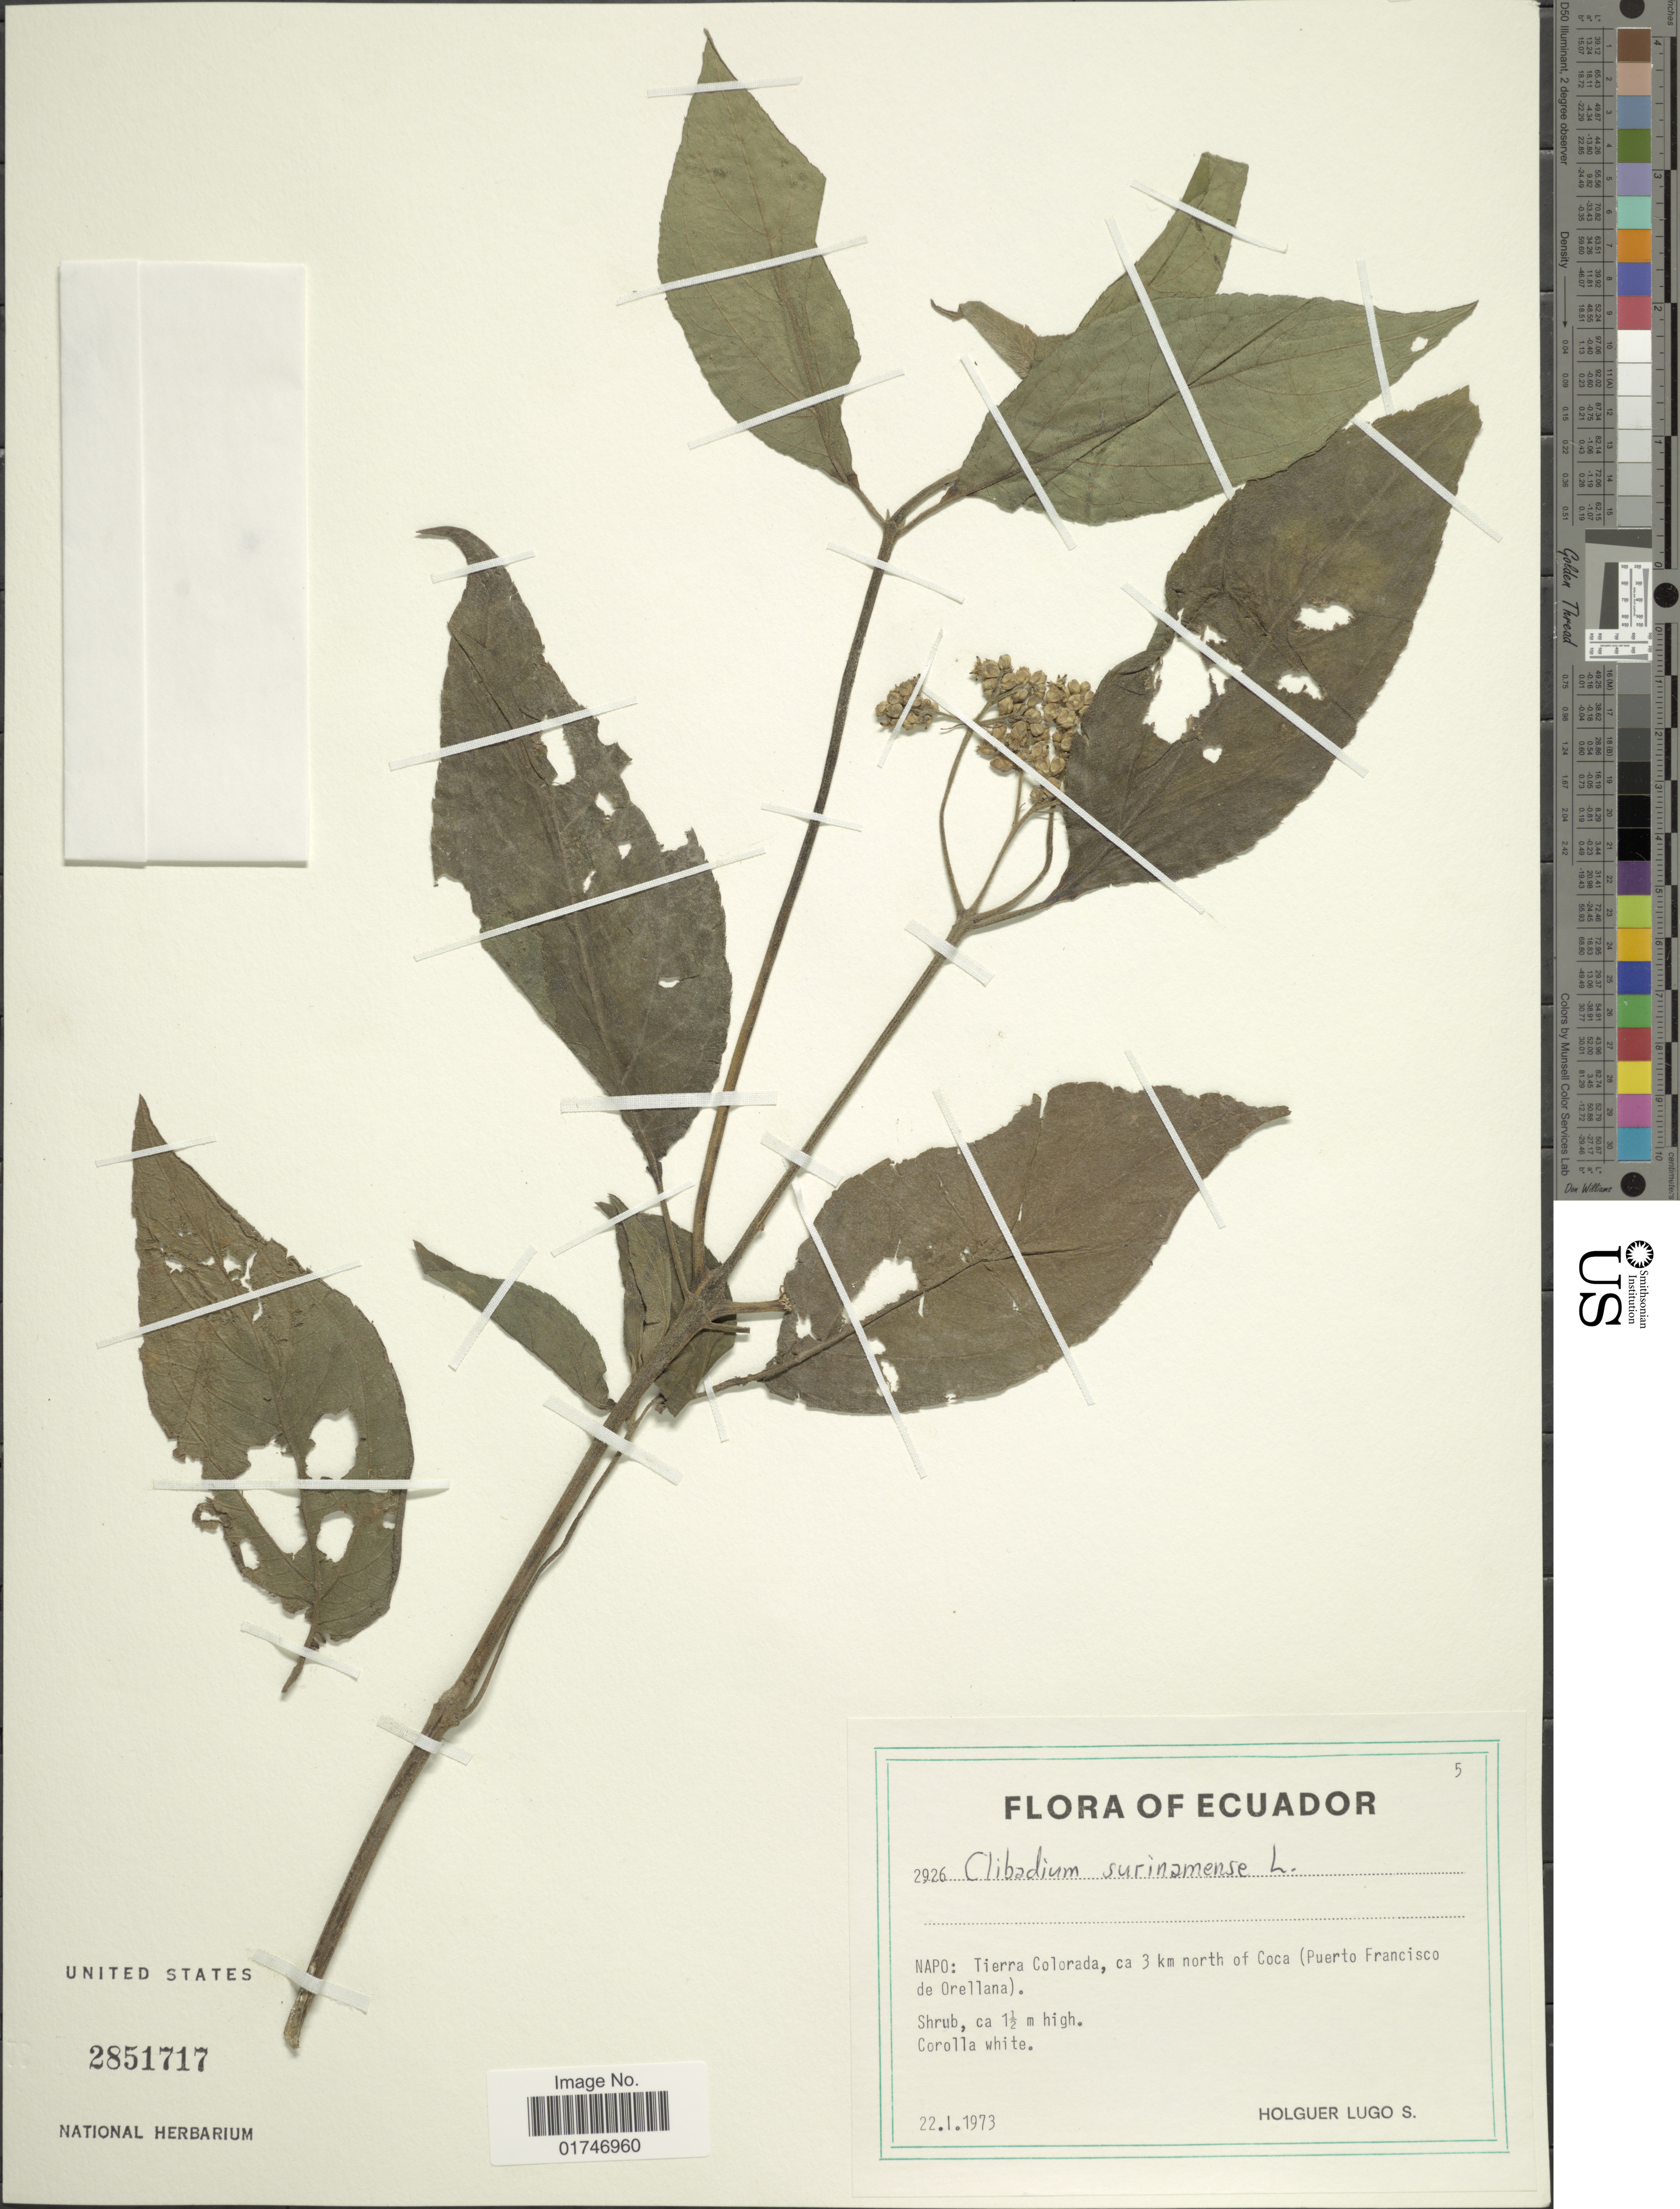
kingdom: Plantae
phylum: Tracheophyta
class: Magnoliopsida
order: Asterales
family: Asteraceae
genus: Clibadium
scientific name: Clibadium surinamense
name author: L.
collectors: H. Lugo S.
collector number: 2926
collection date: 1973-01-22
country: Ecuador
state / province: Napo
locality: Napo: Tierra Colorada, ca 3 km north of Coca (Puerto Francisco de Orellana)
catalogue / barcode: US 2851717